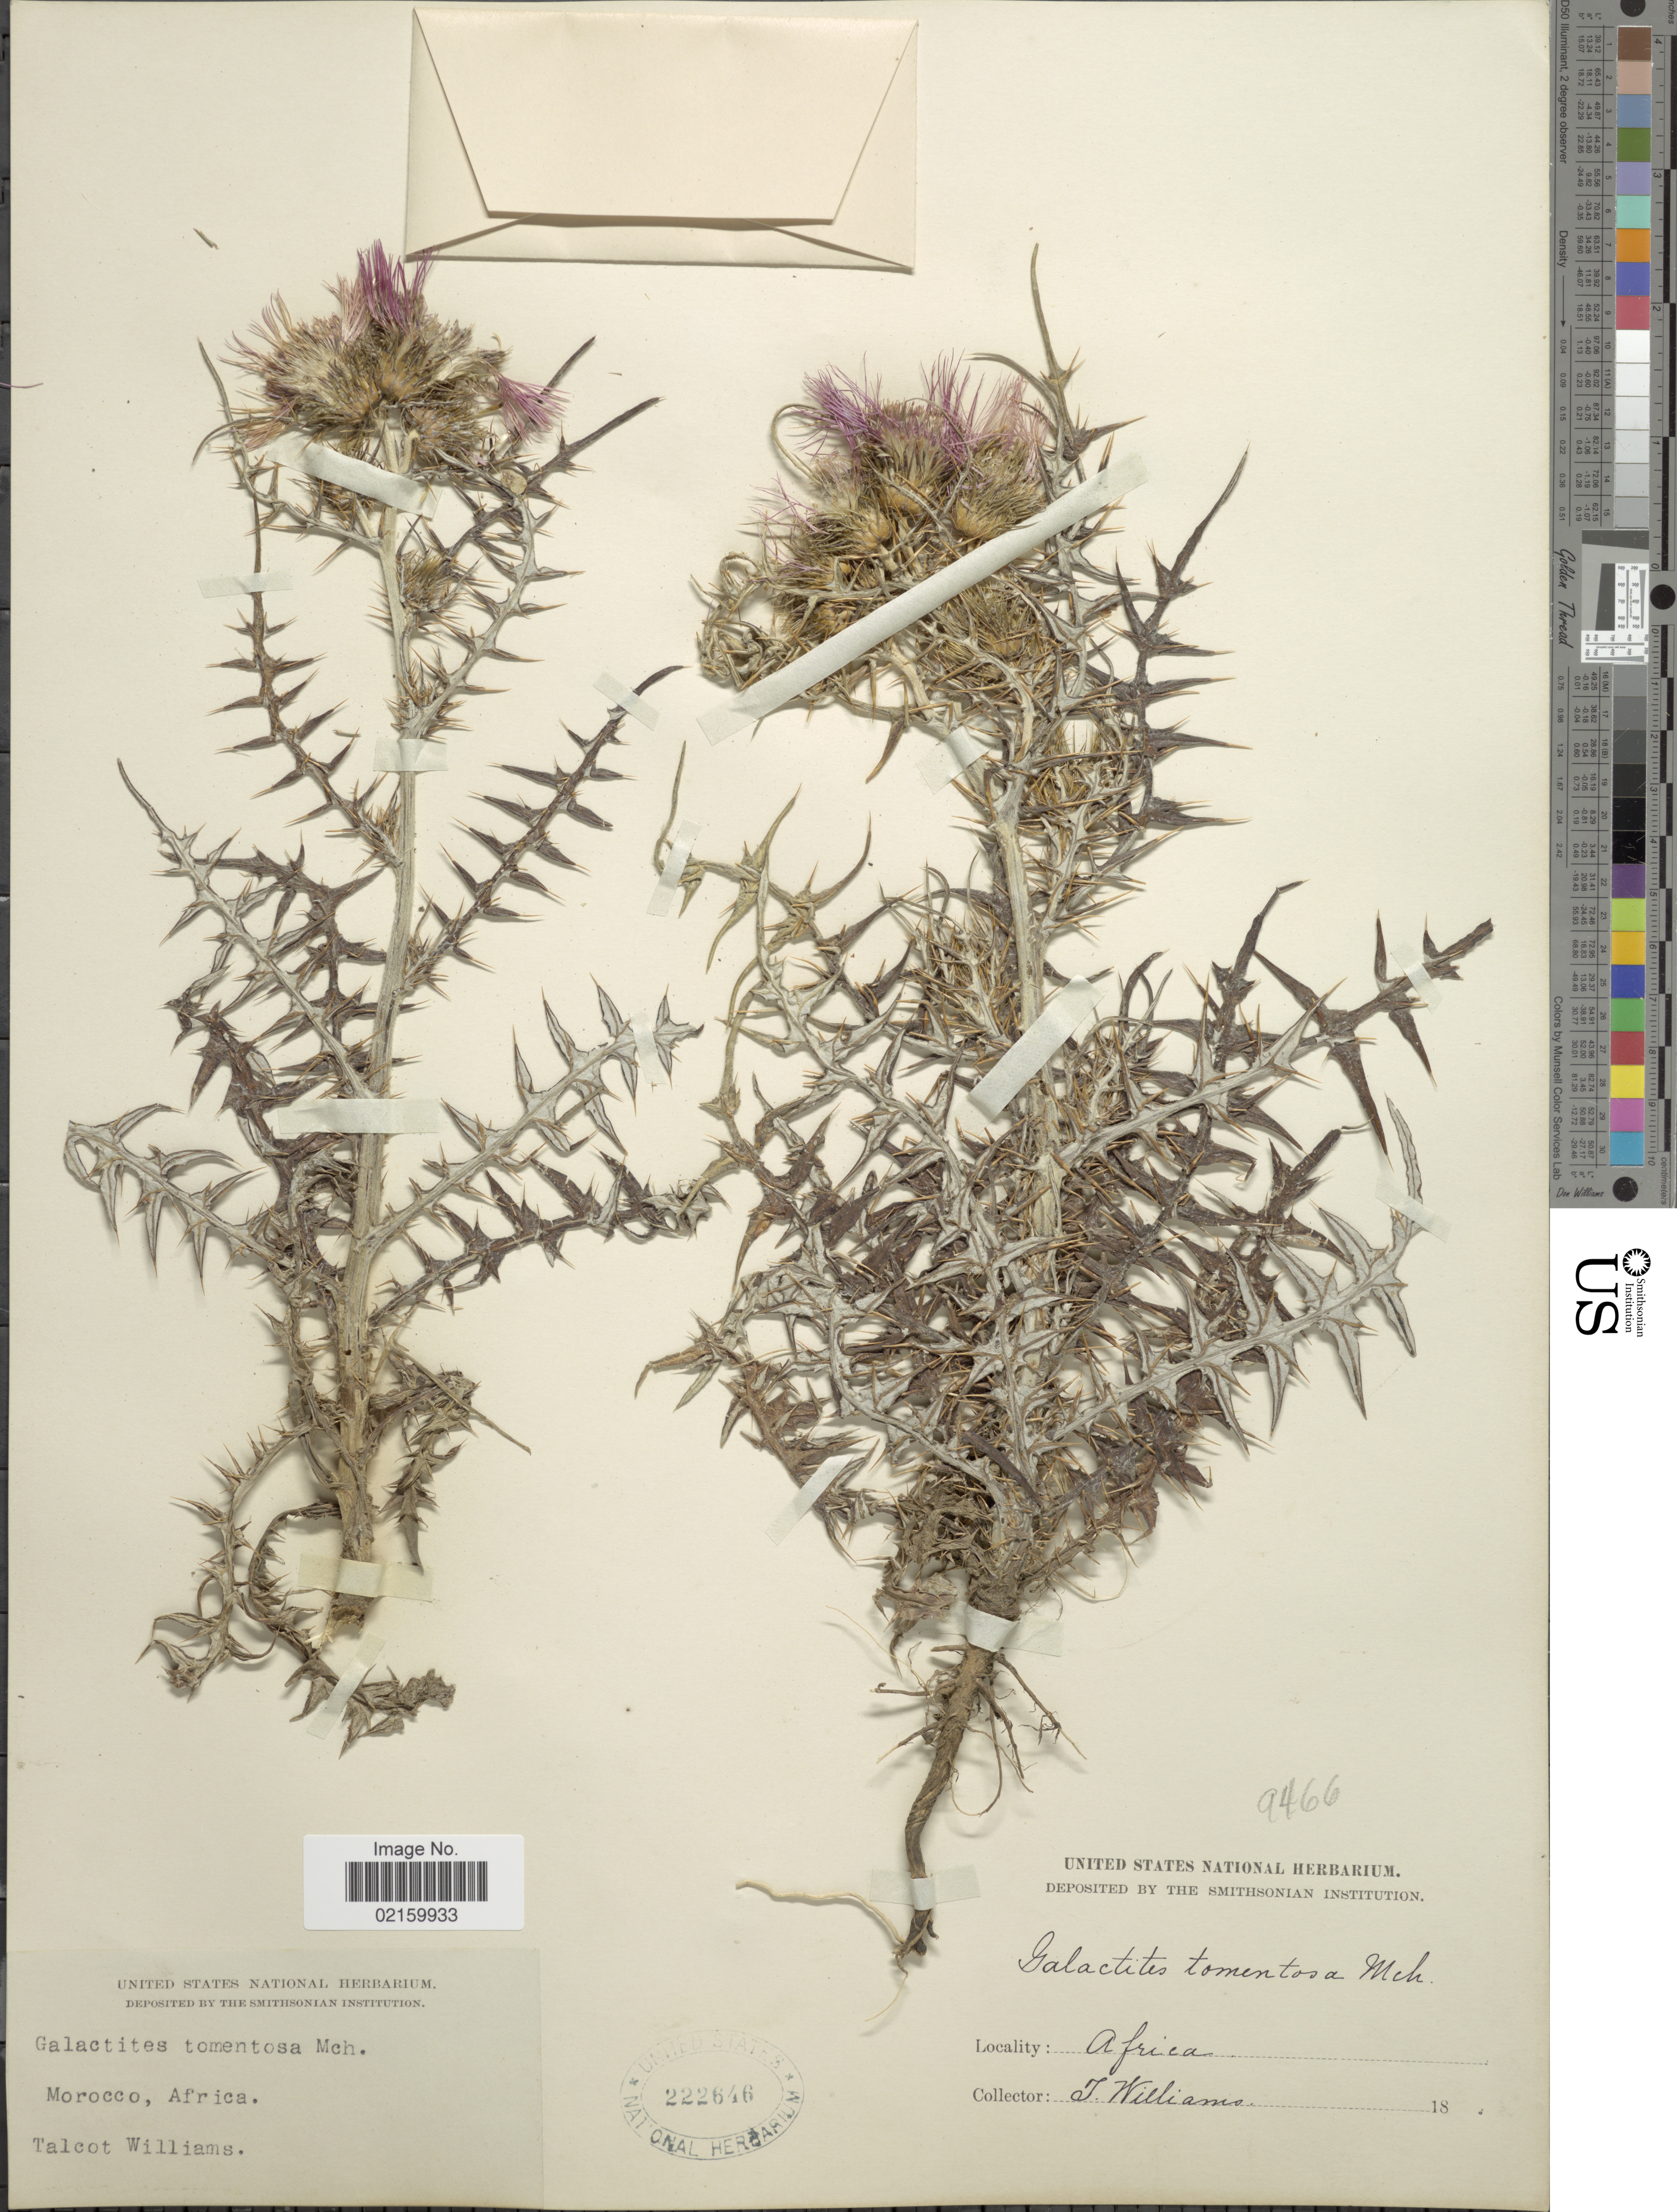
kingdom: Plantae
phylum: Tracheophyta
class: Magnoliopsida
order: Asterales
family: Asteraceae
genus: Galactites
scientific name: Galactites tomentosa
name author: Moench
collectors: T. Williams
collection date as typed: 18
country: Morocco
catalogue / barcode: US 222646